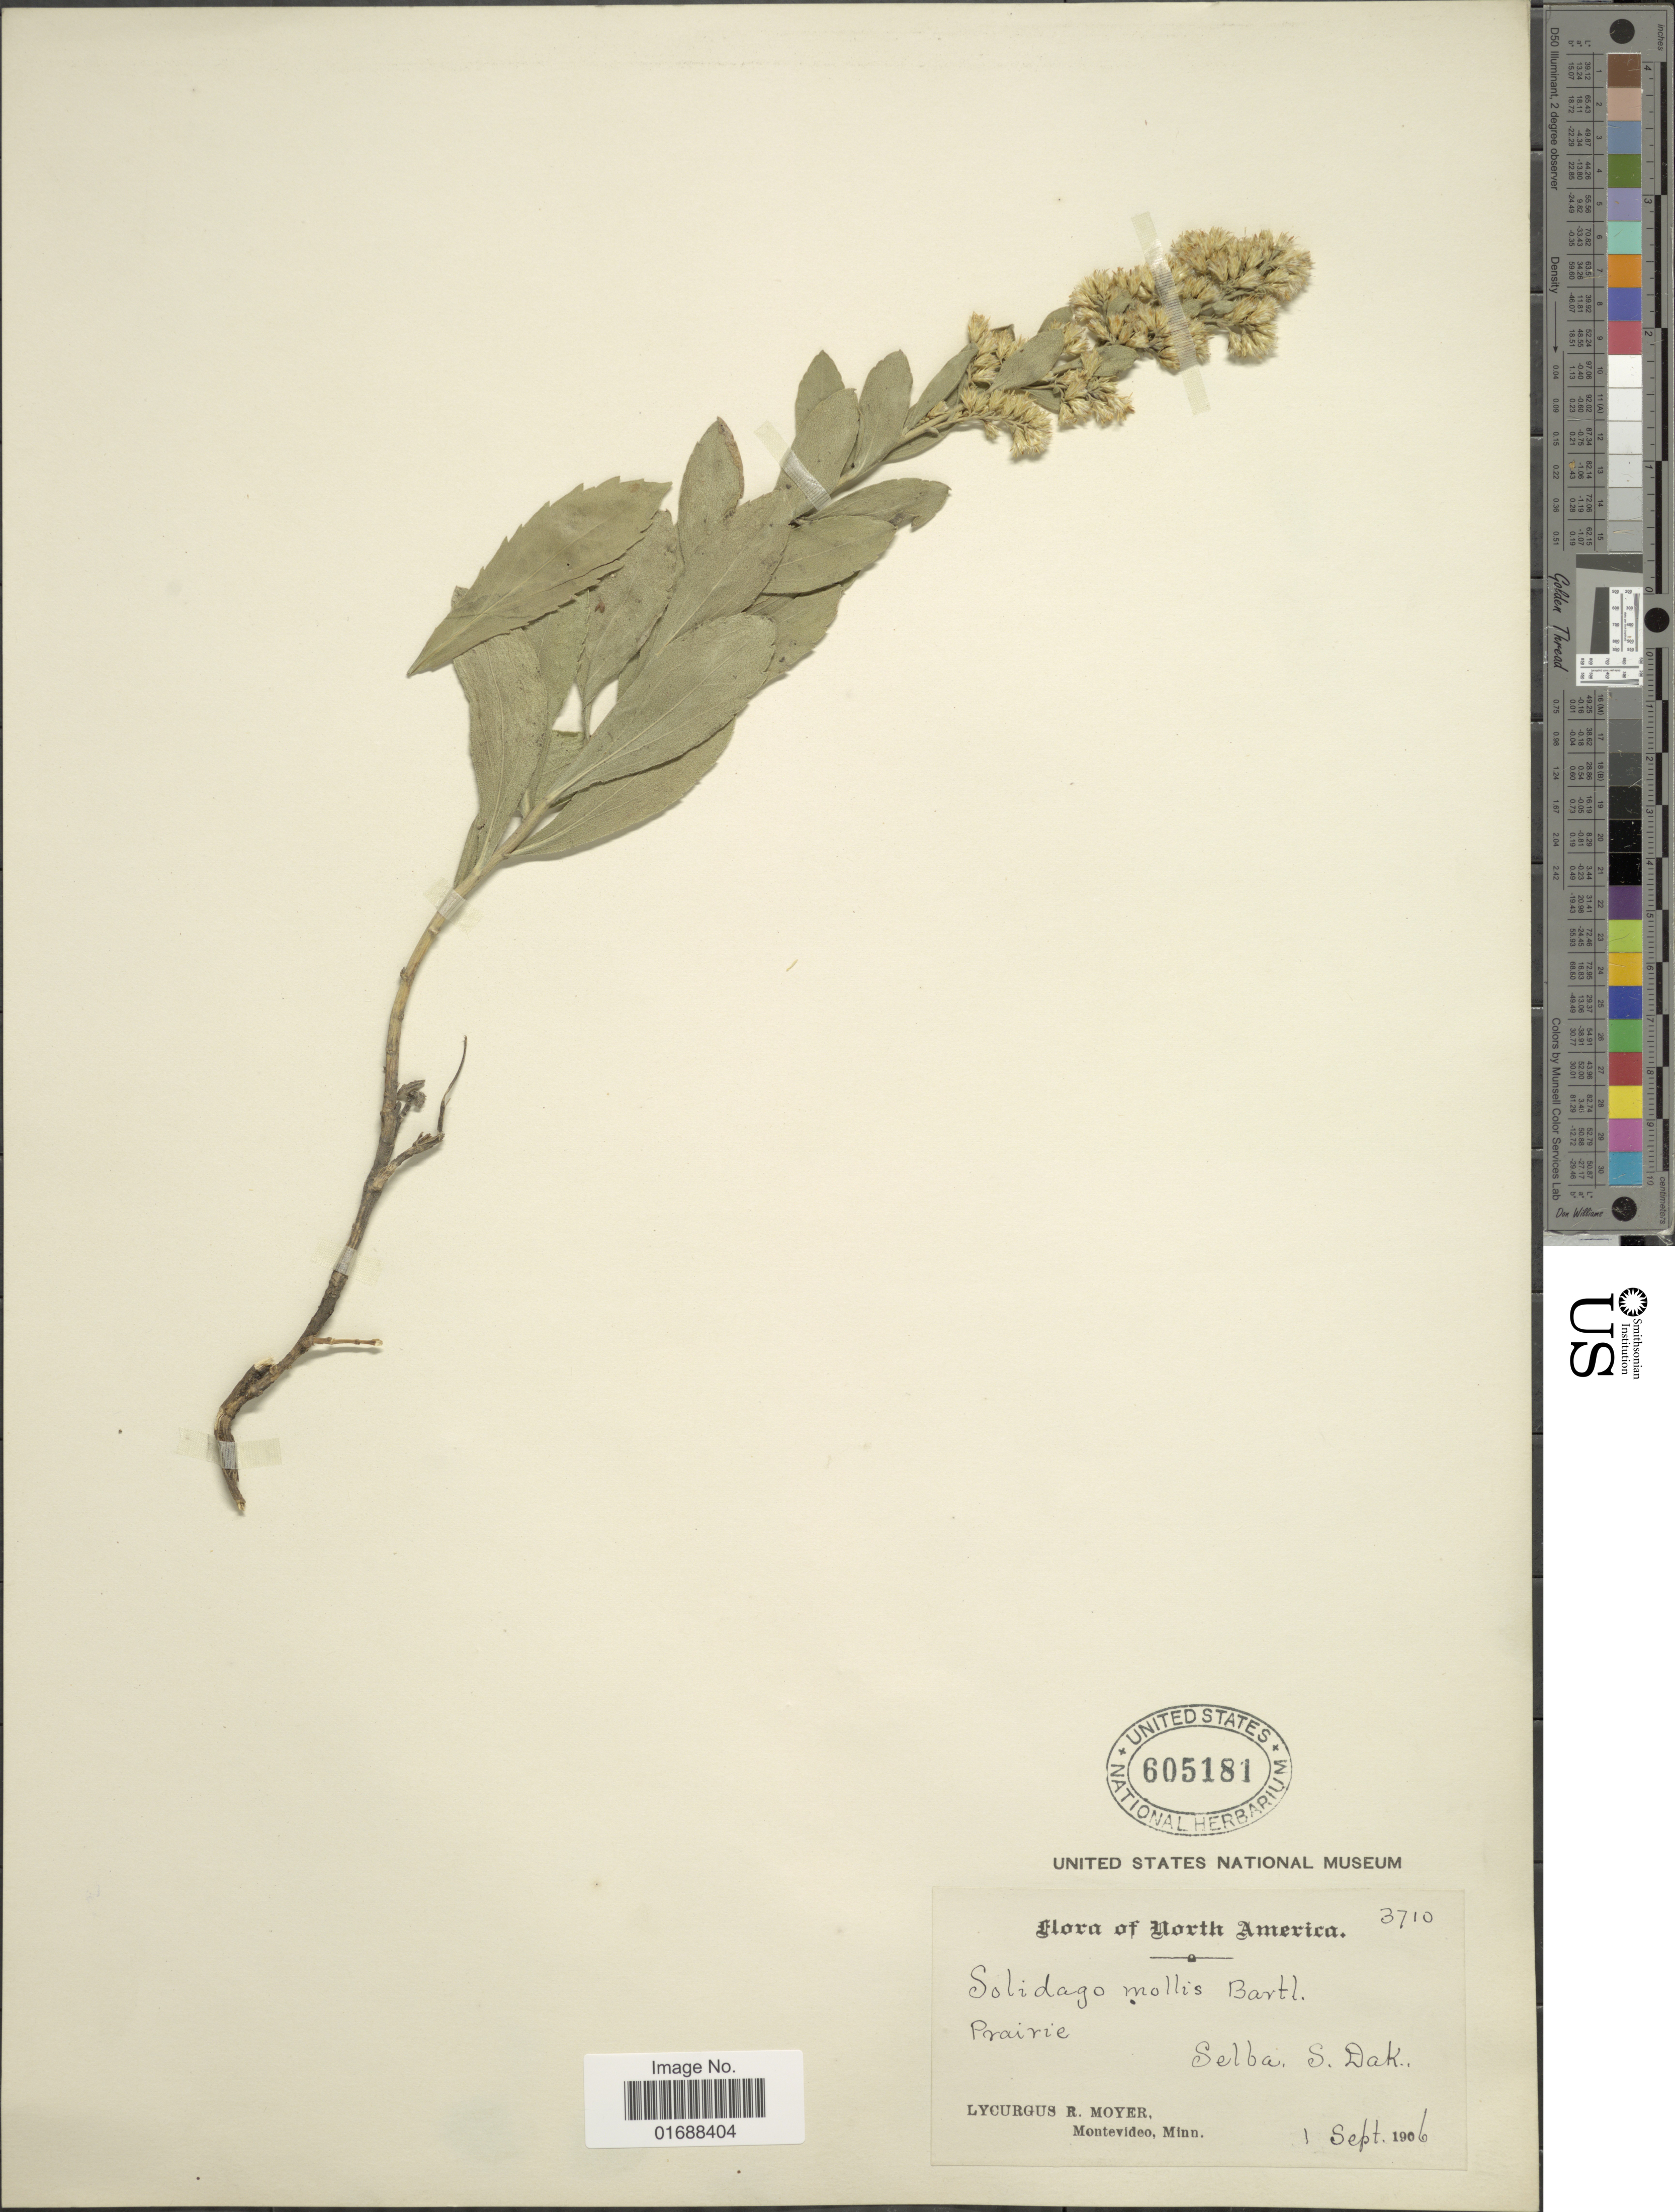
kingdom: Plantae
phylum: Tracheophyta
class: Magnoliopsida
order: Asterales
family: Asteraceae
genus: Solidago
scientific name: Solidago mollis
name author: Bartl.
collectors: L. Moyer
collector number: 3710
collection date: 1906-09-01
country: United States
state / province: South Dakota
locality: Prairie Selba, S. Dak.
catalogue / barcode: US 605181